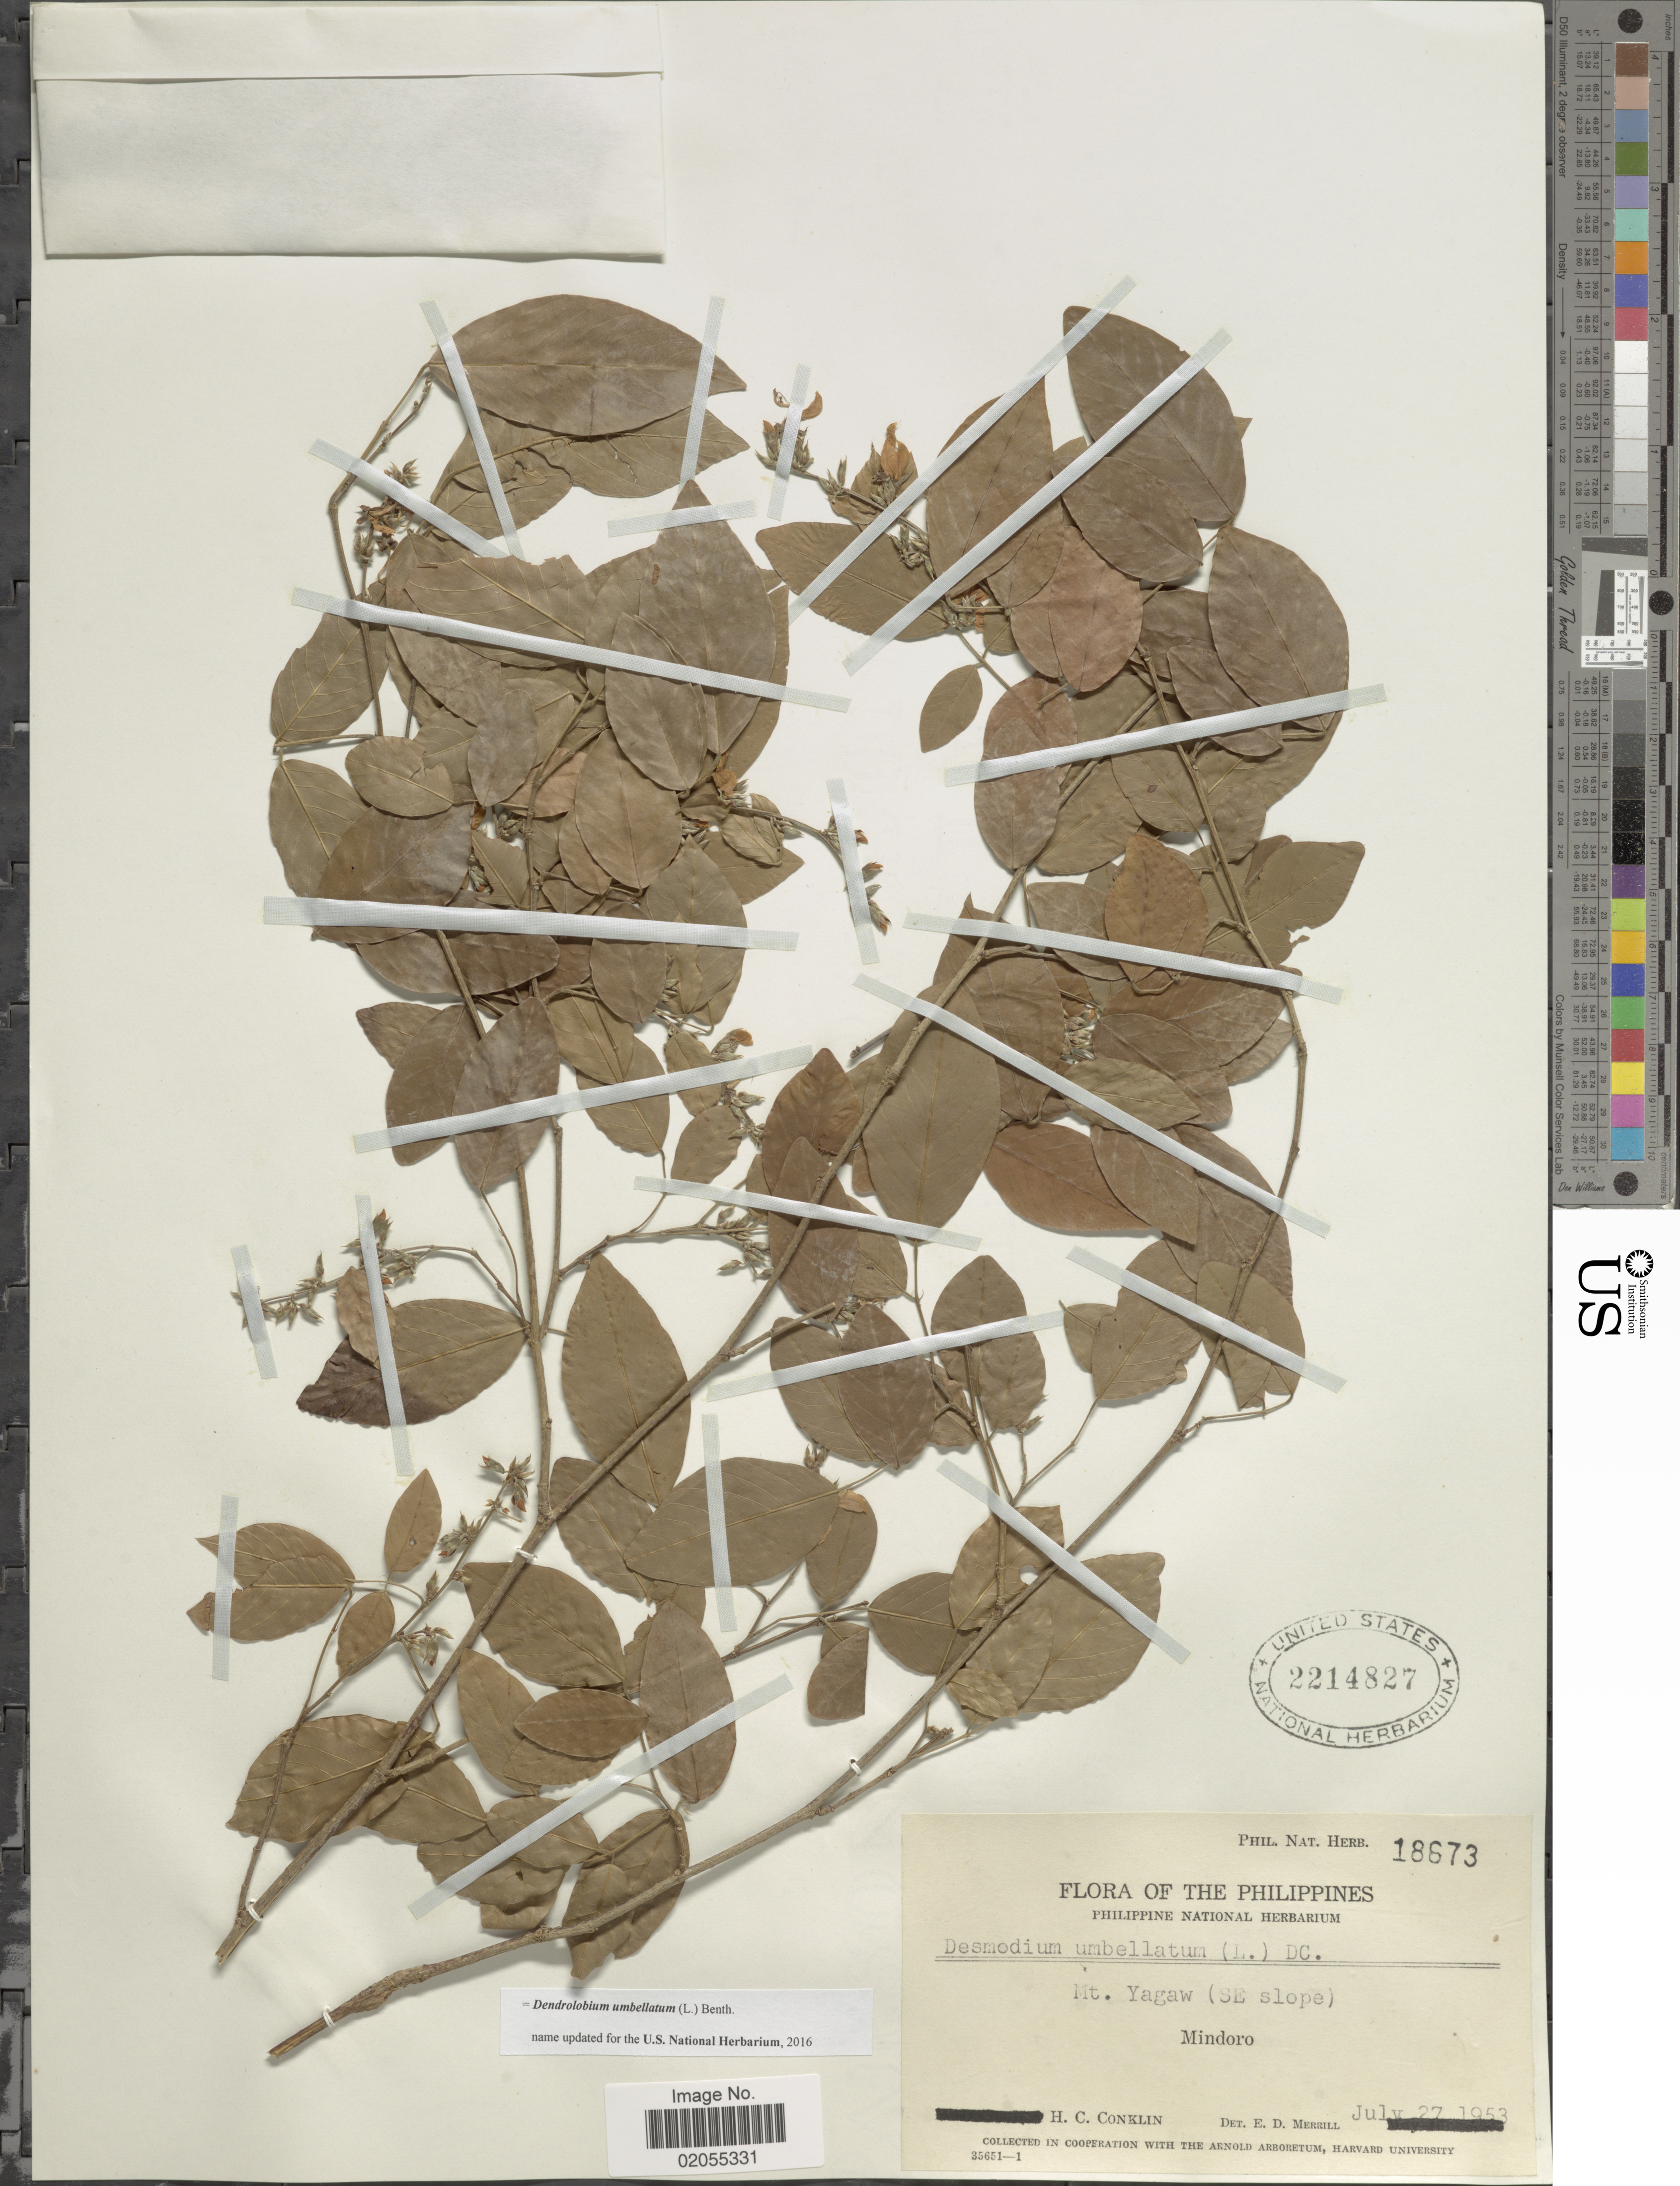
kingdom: Plantae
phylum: Tracheophyta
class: Magnoliopsida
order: Fabales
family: Fabaceae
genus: Dendrolobium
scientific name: Dendrolobium umbellatum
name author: (L.) Benth.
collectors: H. Conklin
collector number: Phil. Nat. Herb. 18673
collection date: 1953-07-27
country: Philippines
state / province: Mimaropa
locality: Mt. Yagaw (SE slope), Mindoro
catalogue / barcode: US 2214827